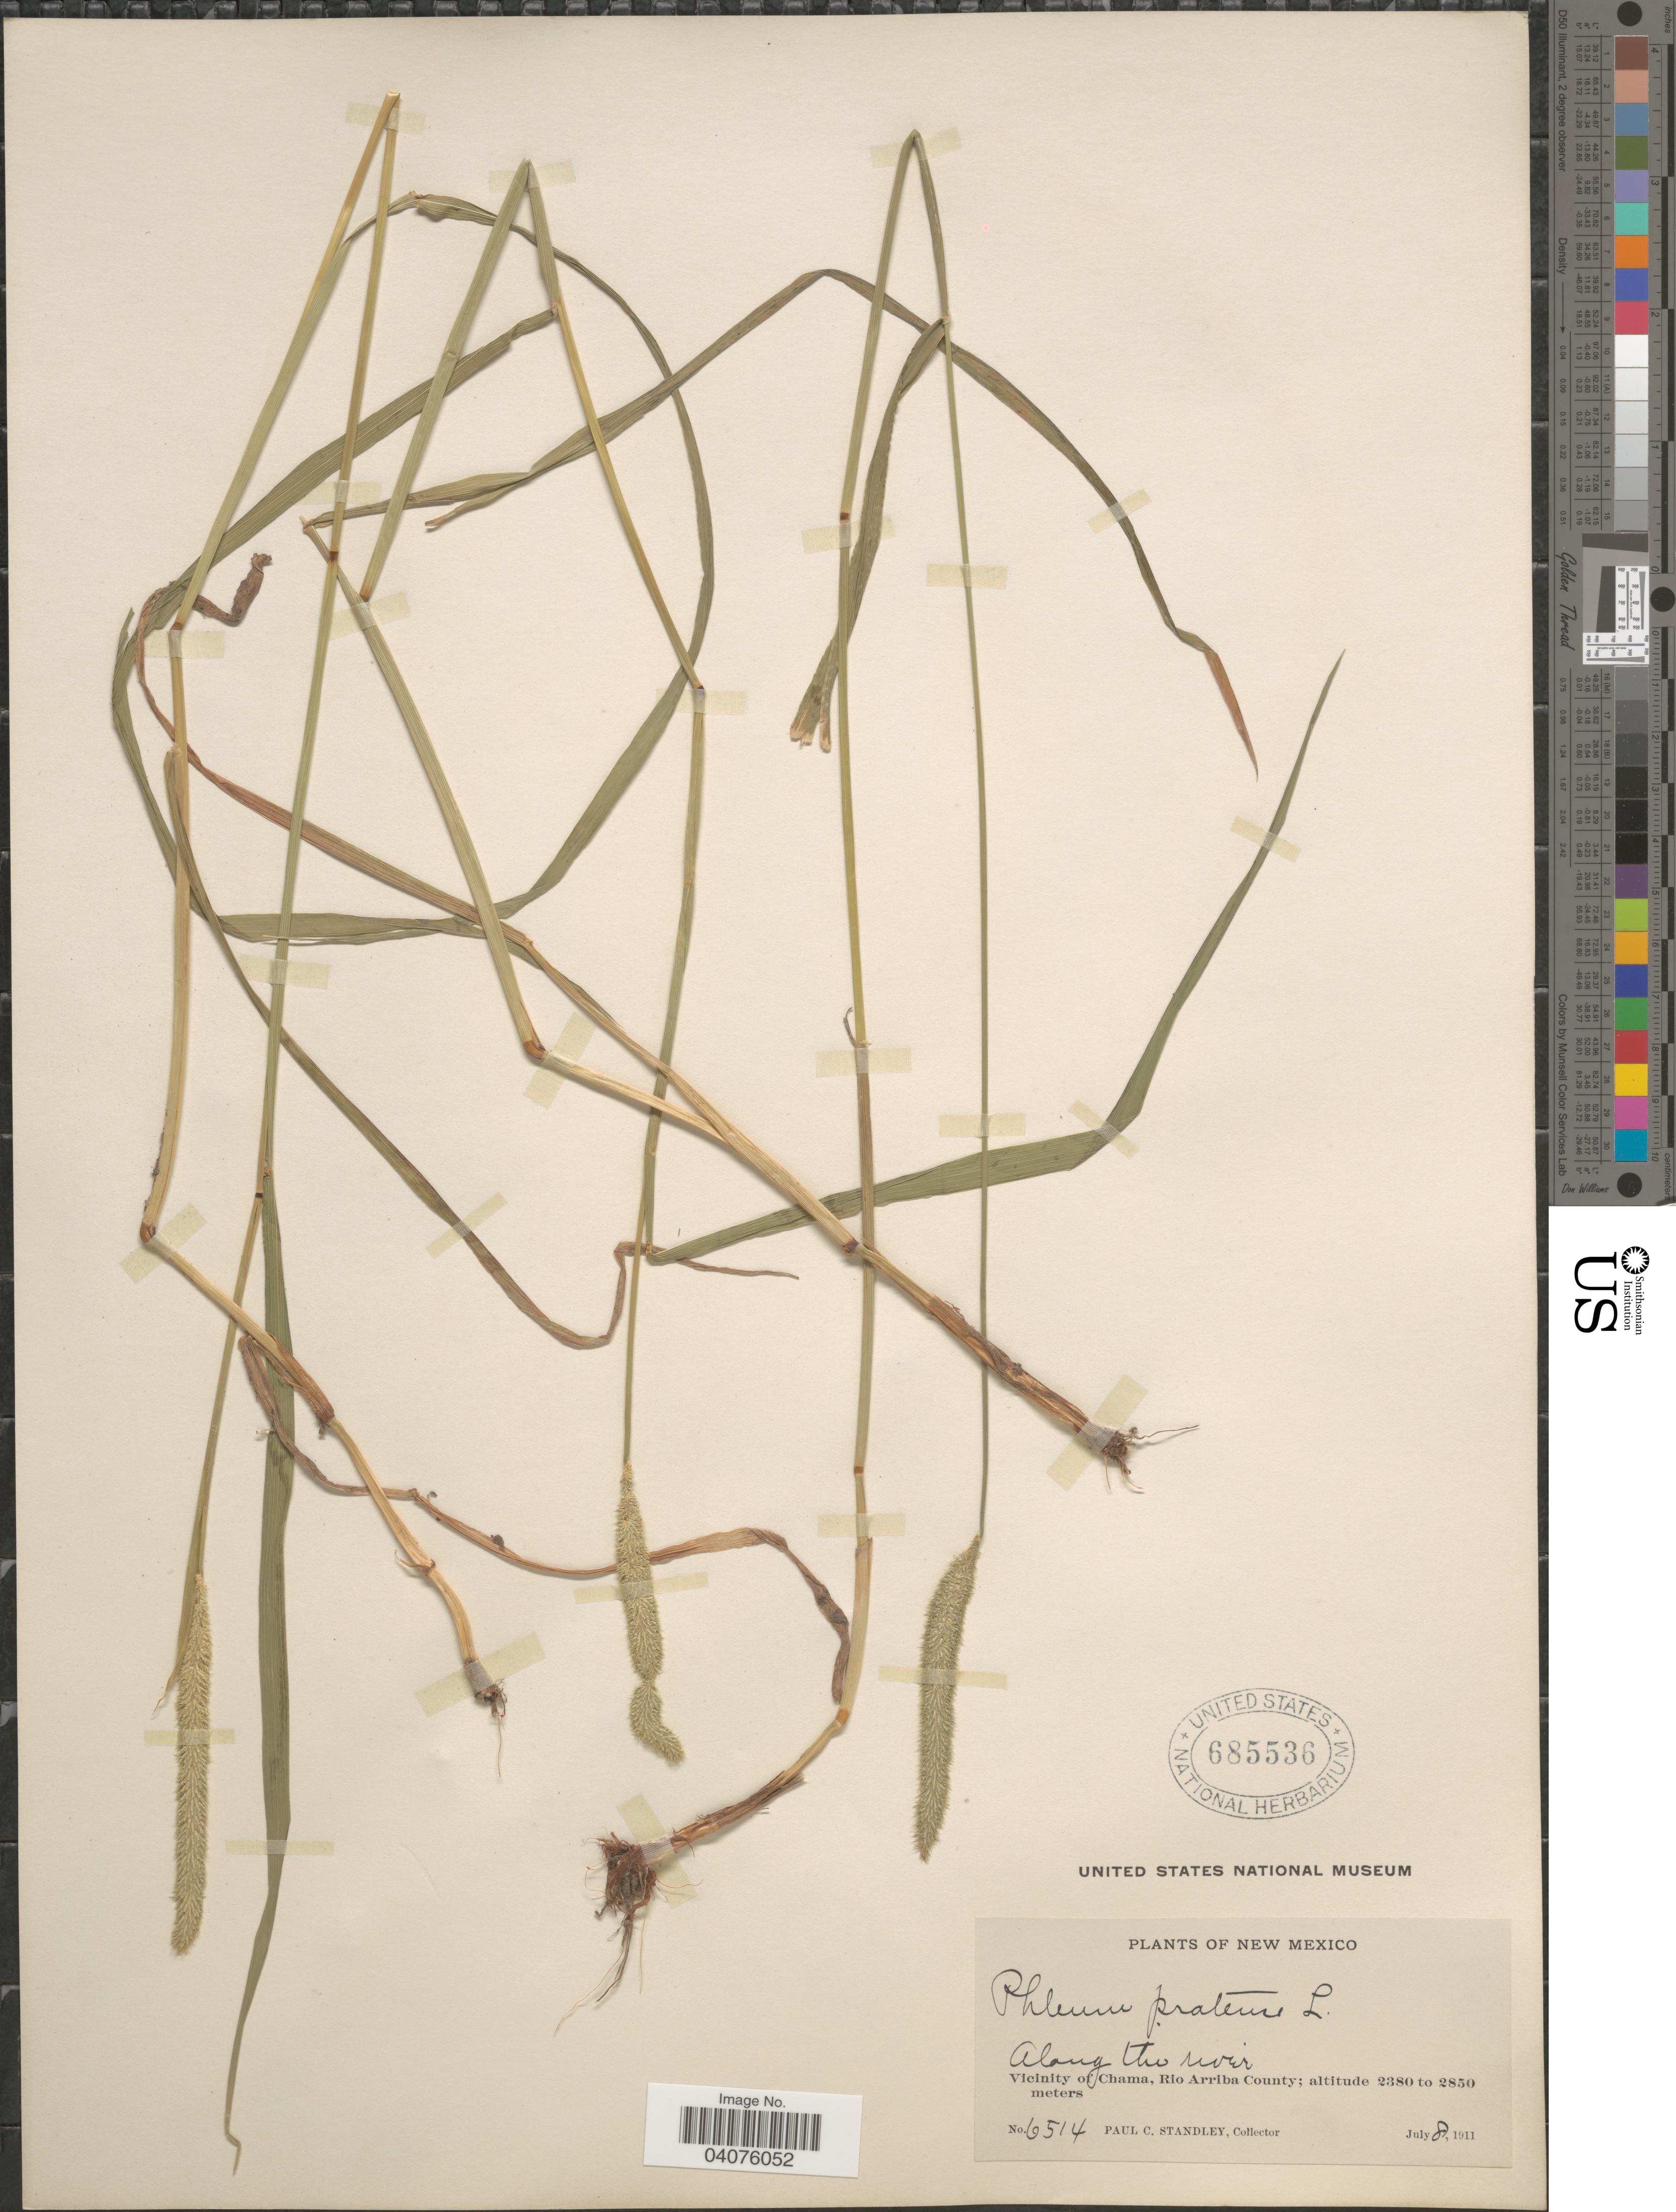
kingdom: Plantae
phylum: Tracheophyta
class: Liliopsida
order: Poales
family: Poaceae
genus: Phleum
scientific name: Phleum pratense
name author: L.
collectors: P. C. Standley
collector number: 6514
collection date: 1911-07-08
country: United States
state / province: New Mexico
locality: Along the river. Vicinity of Chama, Rio Arriba County.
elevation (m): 2380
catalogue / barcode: US 685536